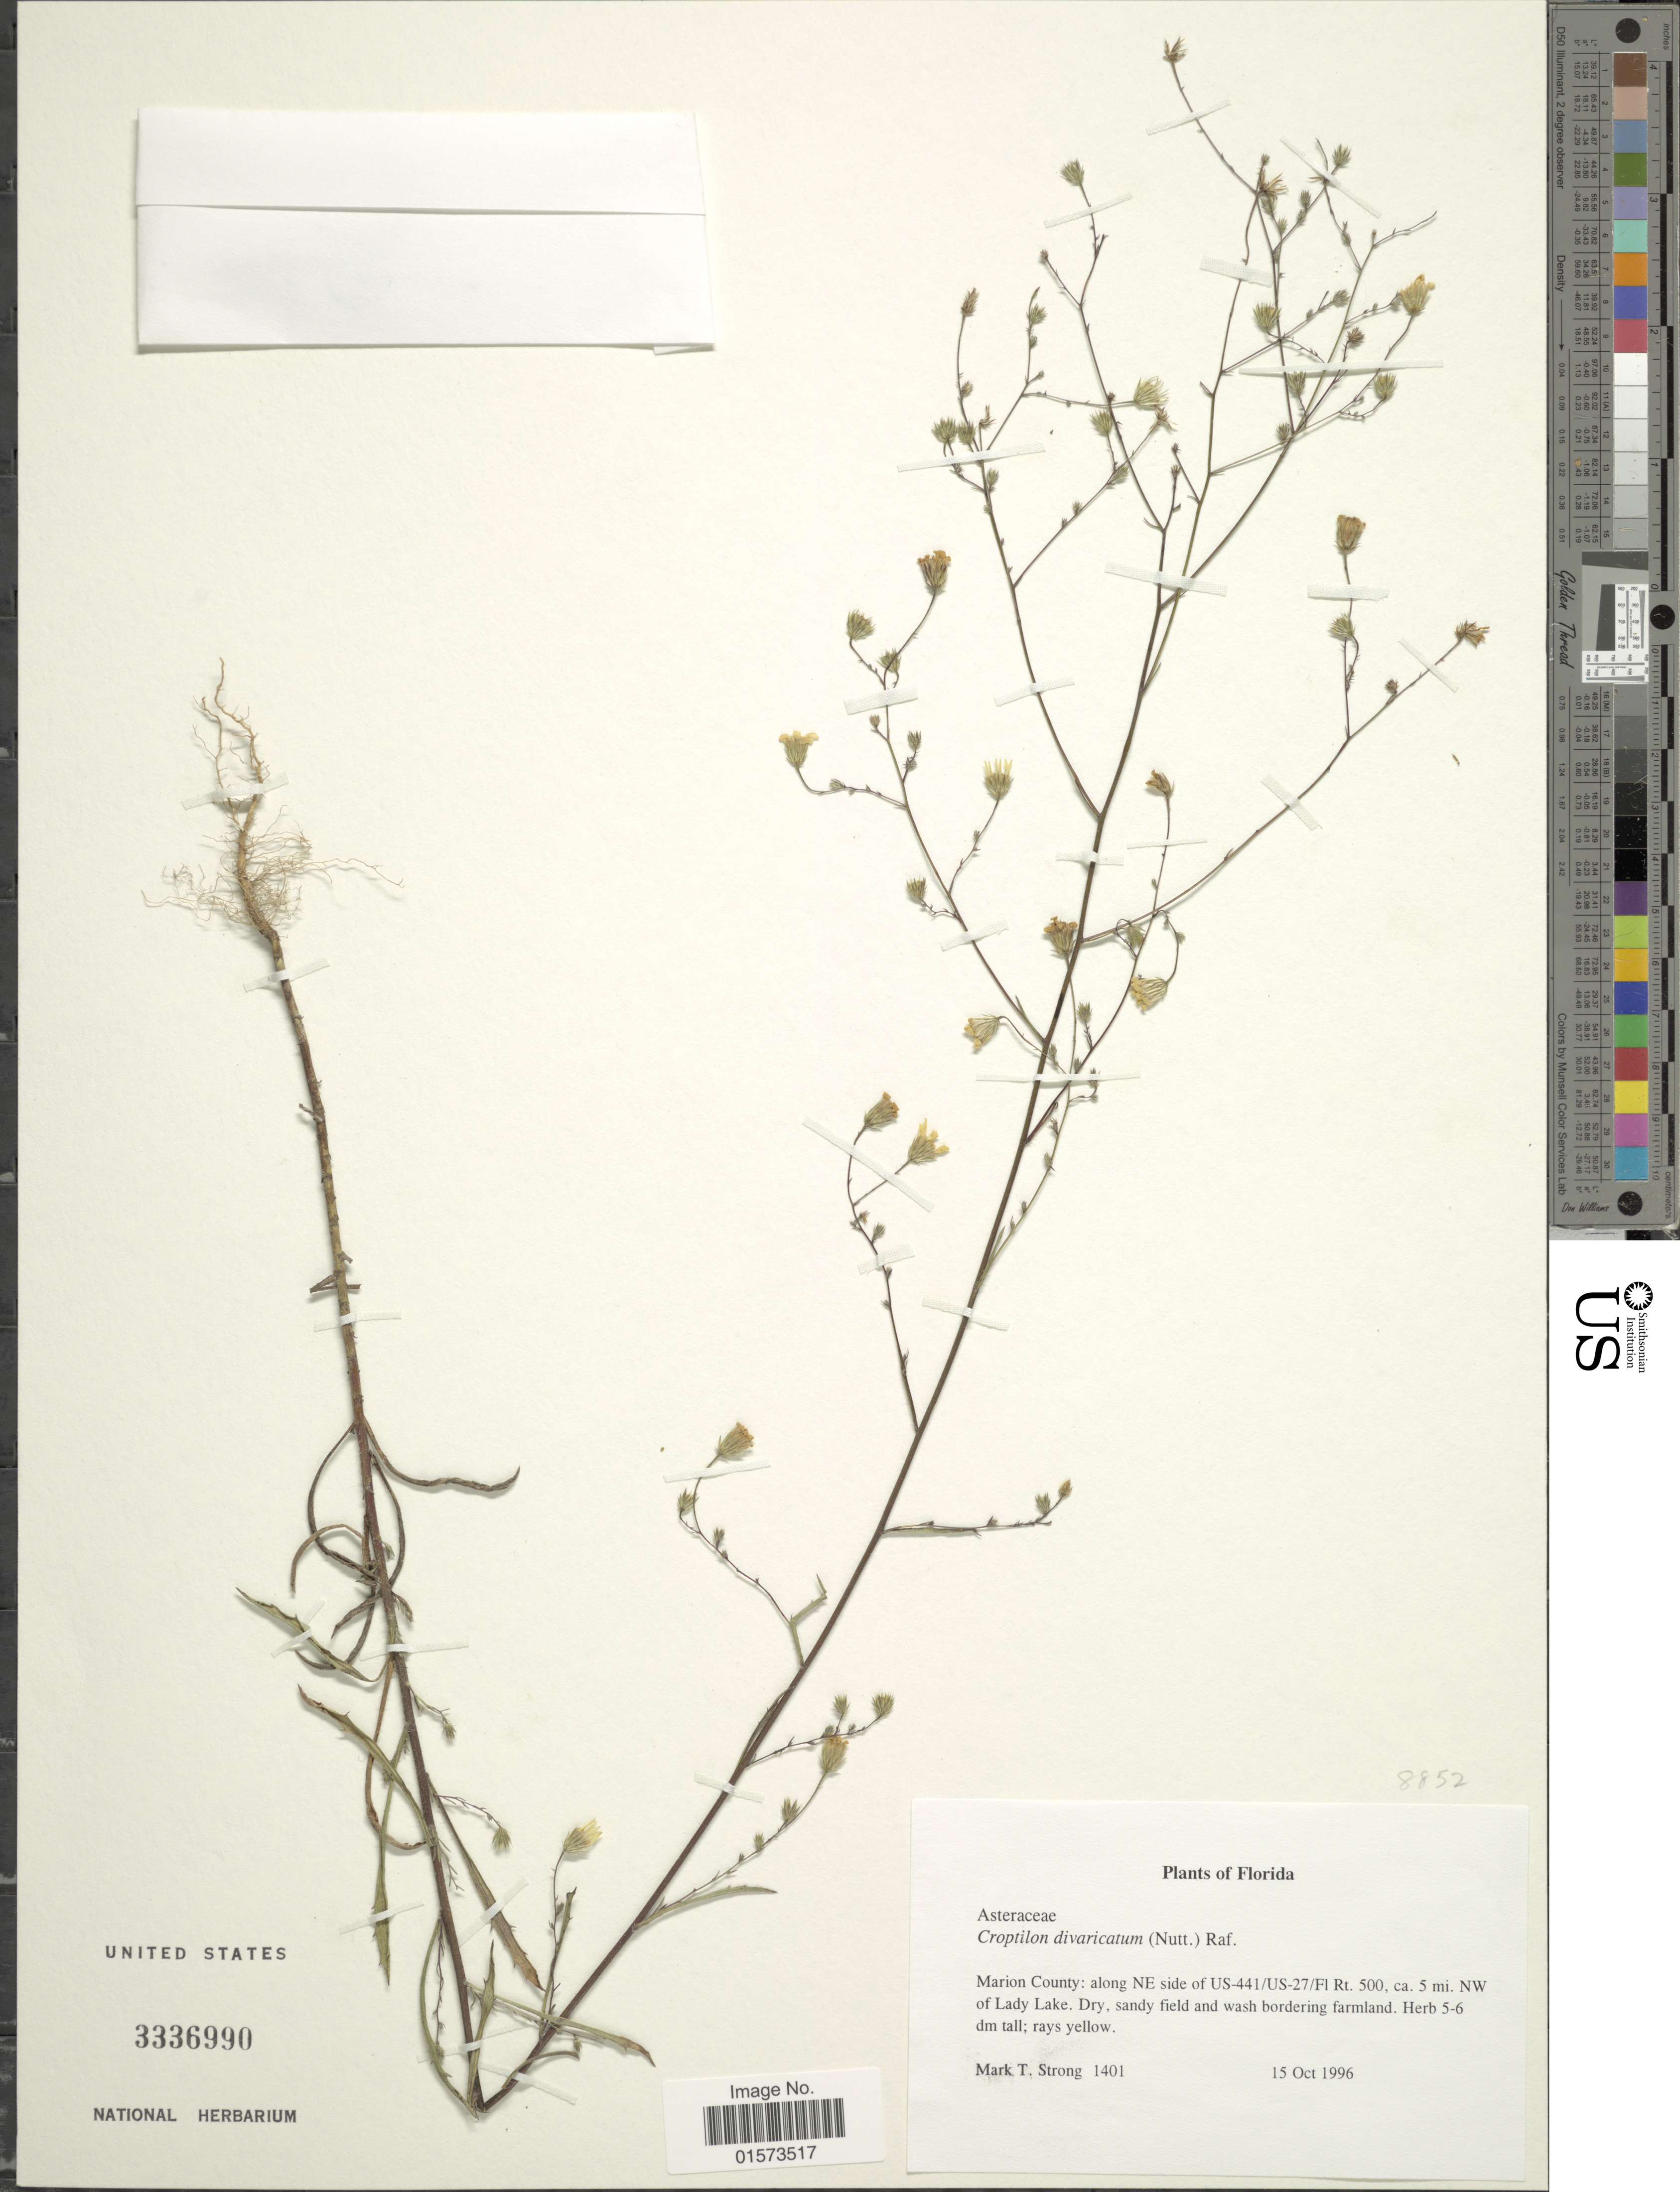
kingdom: Plantae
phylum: Tracheophyta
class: Magnoliopsida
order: Asterales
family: Asteraceae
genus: Croptilon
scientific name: Croptilon divaricatum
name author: (Nutt.) Raf.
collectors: M. T. Strong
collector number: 1401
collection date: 1996-10-15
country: United States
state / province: Florida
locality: Marion County: along NE side of US-441/US/27/Fl Rt. 500, ca. 5 mi. NW of Lady Lake, dry, sandy field with bordering farmland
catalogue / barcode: US 3336990